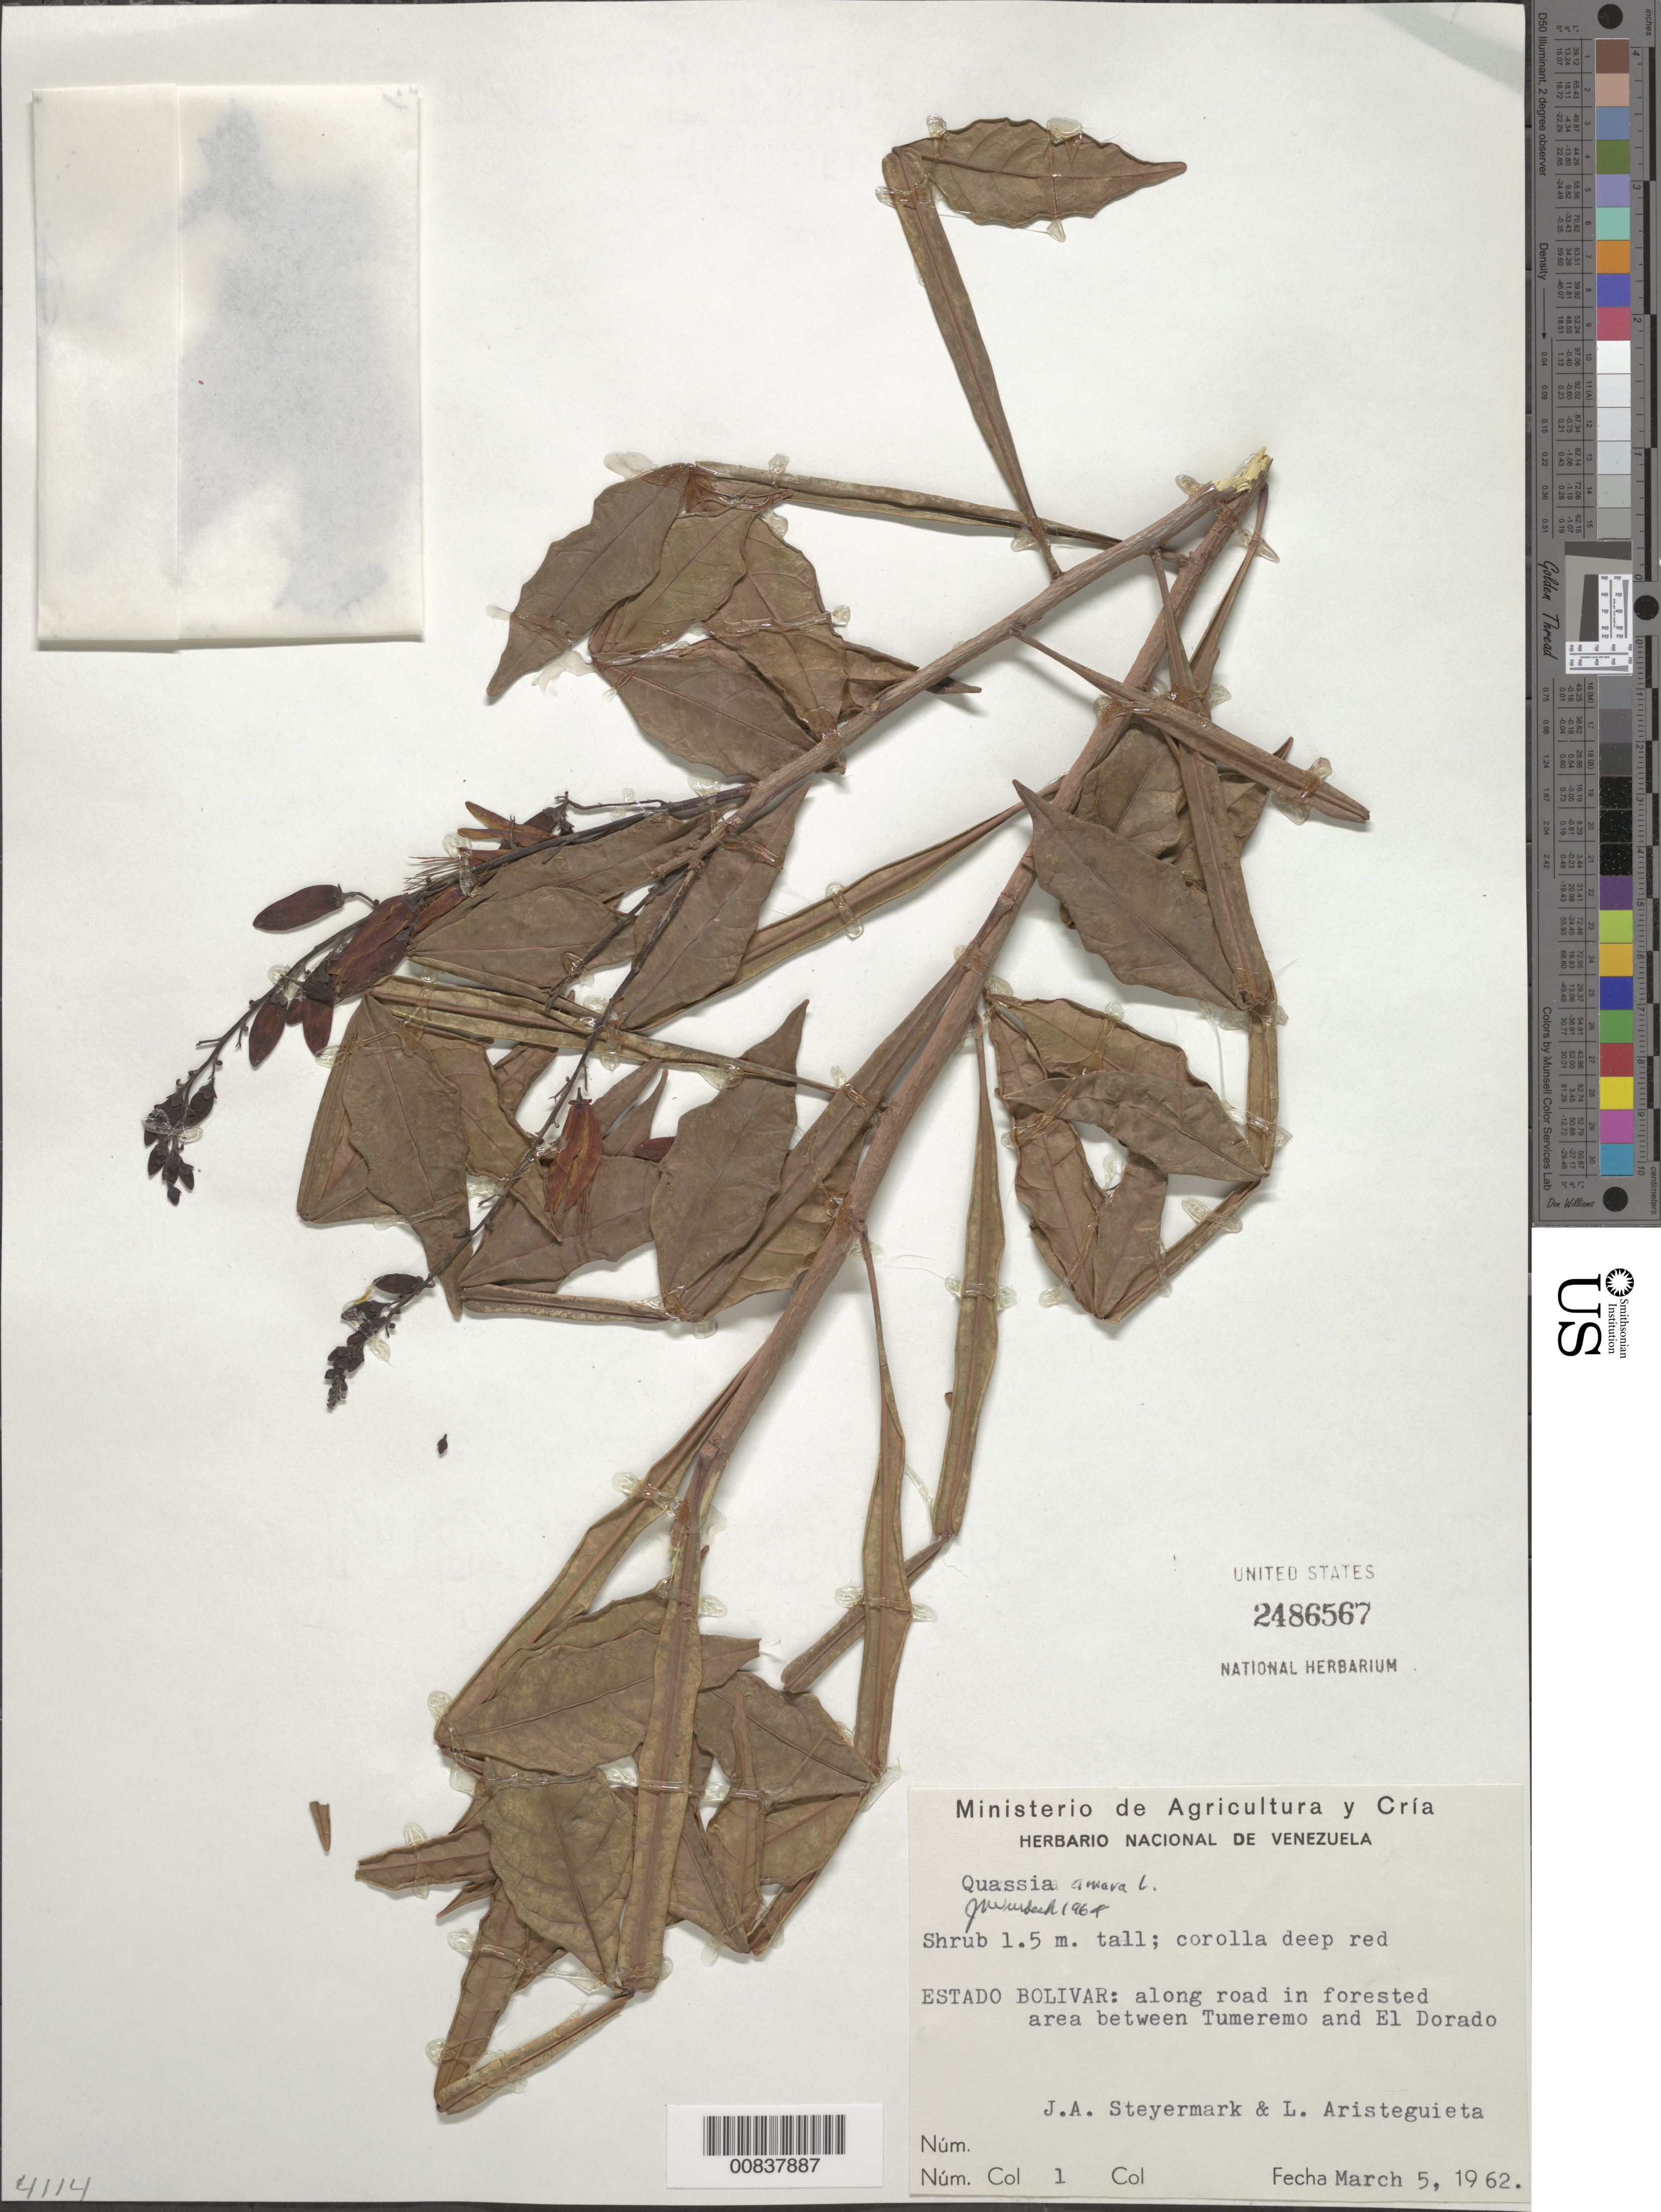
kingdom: Plantae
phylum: Tracheophyta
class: Magnoliopsida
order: Sapindales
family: Simaroubaceae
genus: Quassia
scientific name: Quassia amara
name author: L.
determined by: Wurdack, John J., (US), US (UNITED STATES)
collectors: J. Steyermark & L. Aristeguieta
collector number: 62 1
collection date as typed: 5-Mar-62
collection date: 1962-03-05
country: Venezuela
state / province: Bolívar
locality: Tumeremo to El Dorado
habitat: Along road in forested area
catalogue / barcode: US 2486567